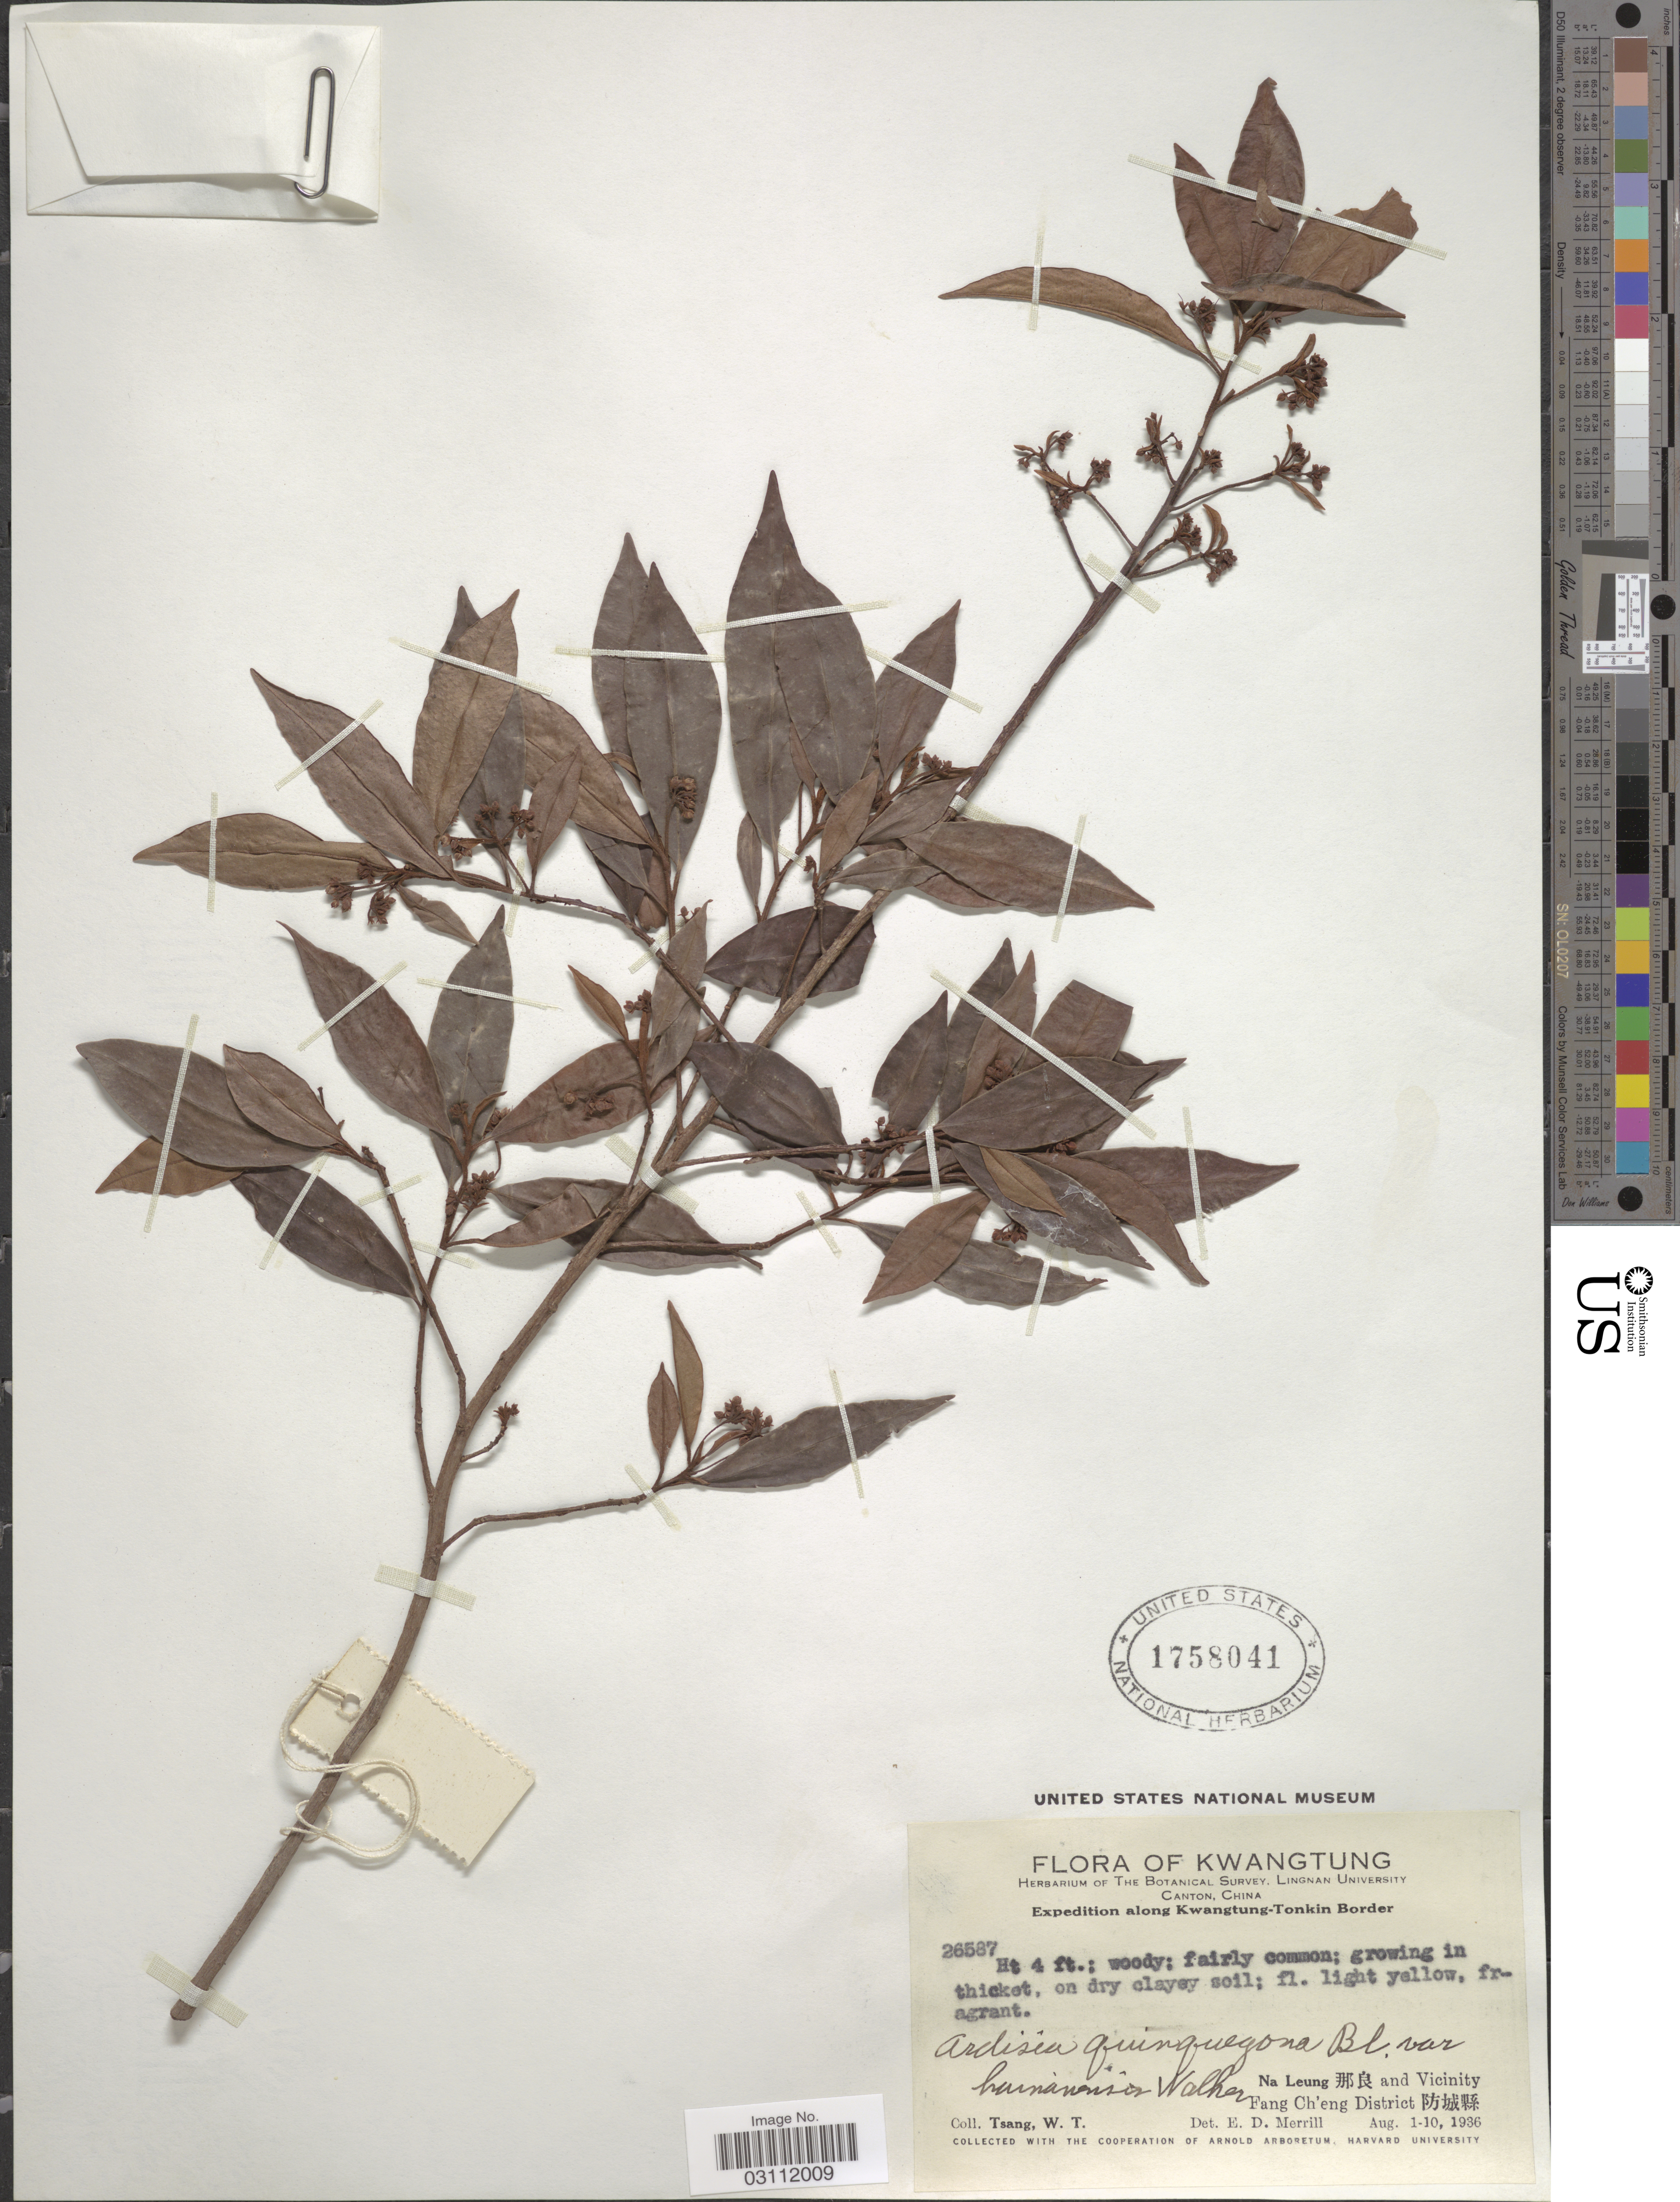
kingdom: Plantae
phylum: Tracheophyta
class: Magnoliopsida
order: Ericales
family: Primulaceae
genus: Ardisia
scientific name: Ardisia quinquegona var. hainanensis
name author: E. Walker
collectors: W. T. Tsang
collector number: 26587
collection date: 1936-08-01/1936-08-10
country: China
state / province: Guangdong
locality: Kwangtung, along Kwangtung-Tonkin Border, Na Leung and Vicinity, Fang Ch'eng District.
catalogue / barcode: US 1758041